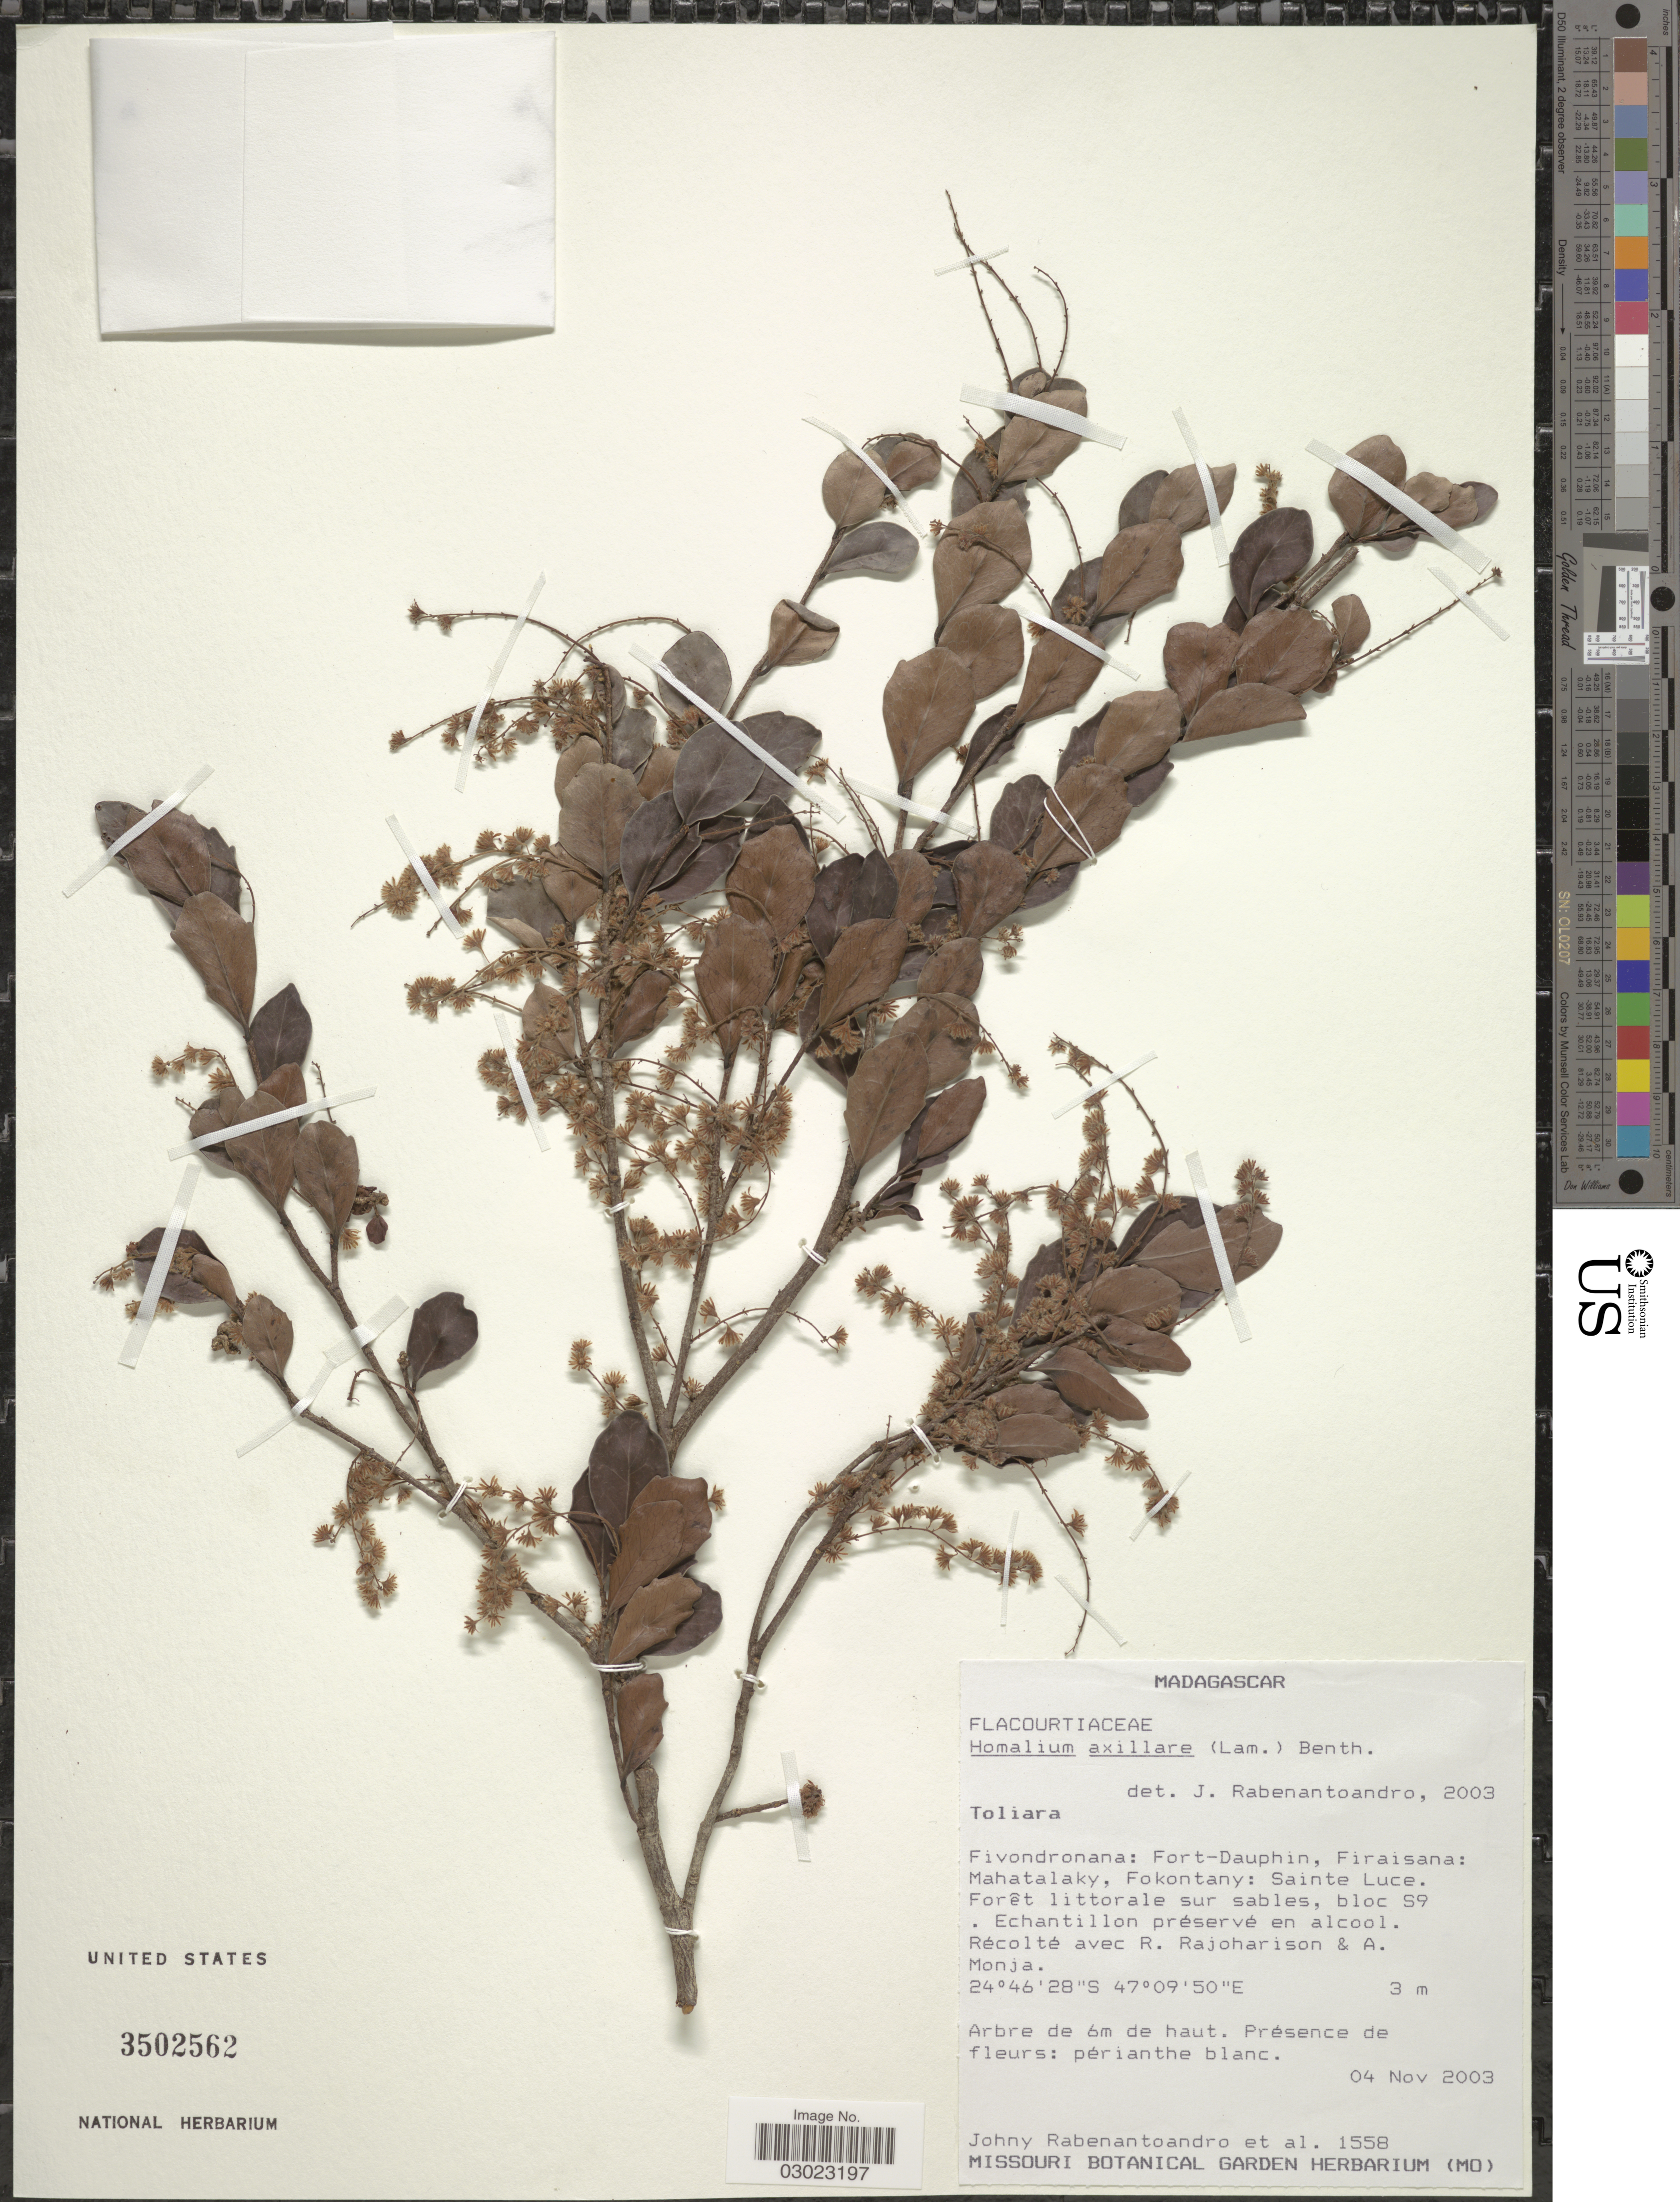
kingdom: Plantae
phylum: Tracheophyta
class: Magnoliopsida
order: Malpighiales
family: Salicaceae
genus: Homalium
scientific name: Homalium axillare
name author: (Lam.) Benth.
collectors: J. Rabenantoandro, R. Rajoharison & A. Monja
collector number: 1558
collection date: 2003-11-04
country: Madagascar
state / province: Anosy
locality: Fivondronana: Fort-Dauphin, Firaisana: Mahatalaky, Fokontany: Sainte Luce. Forêt littorale sur sables, bloc S9.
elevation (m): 3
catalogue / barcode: US 3502562